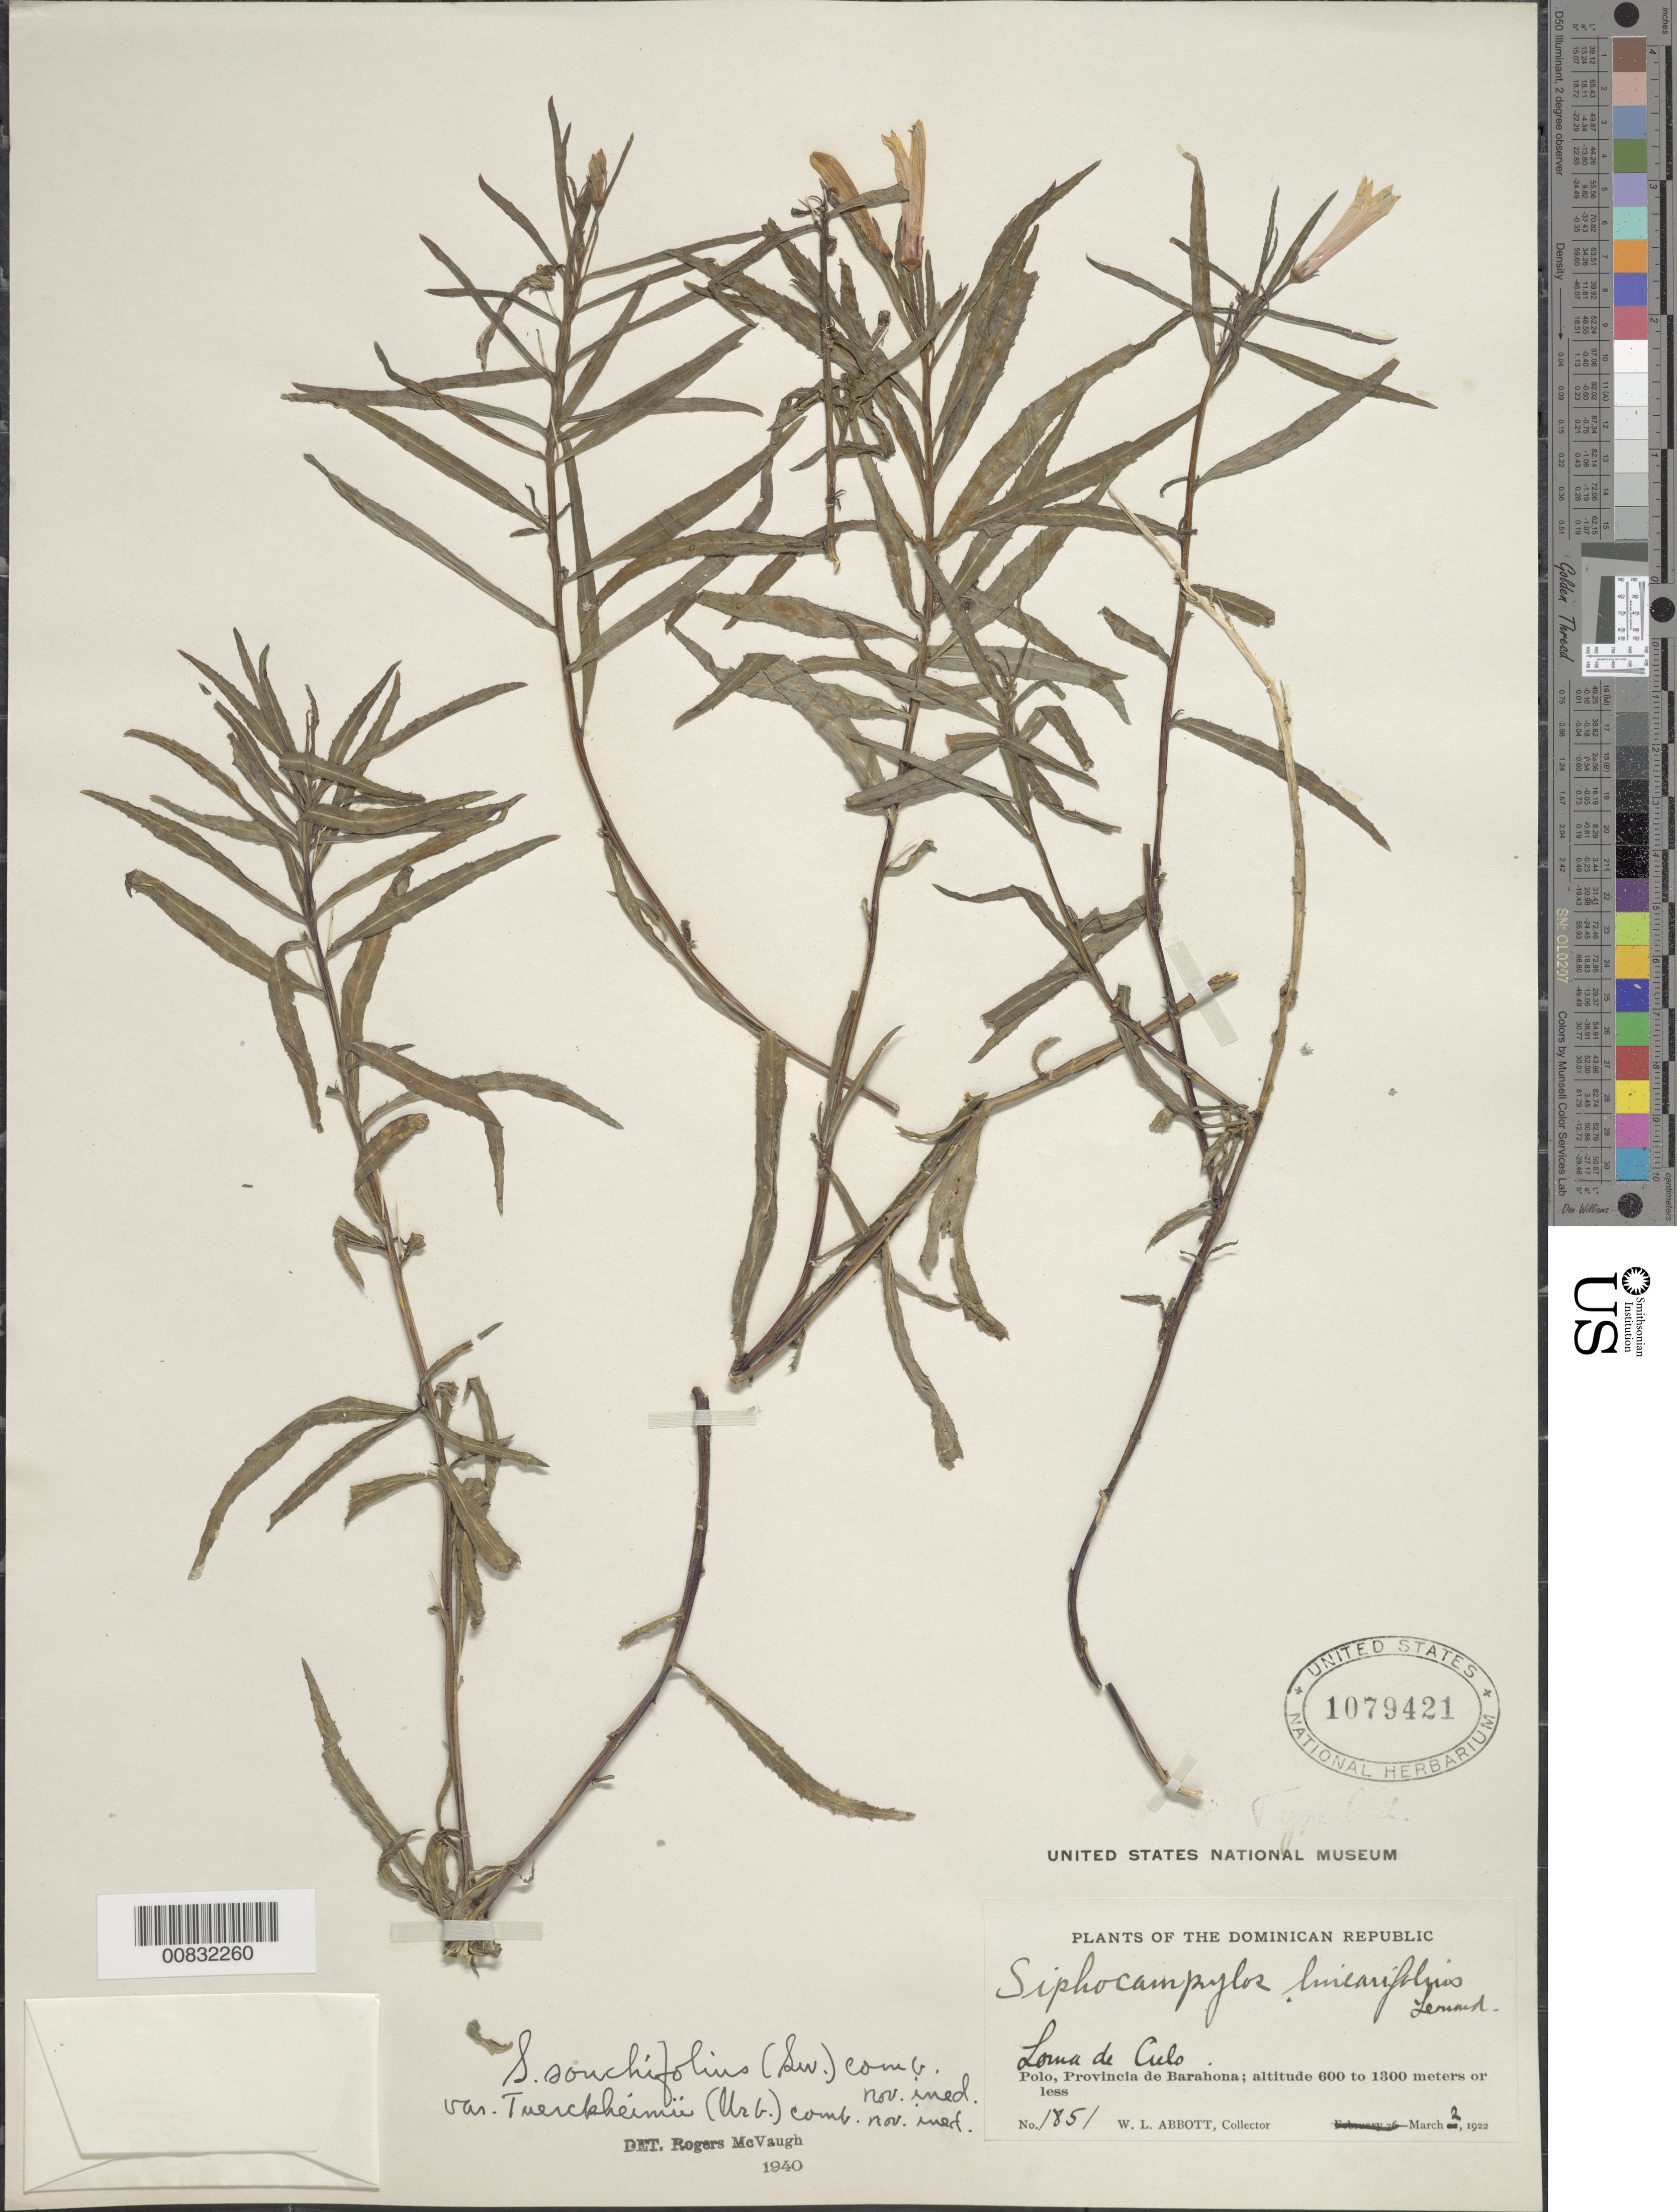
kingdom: Plantae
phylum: Tracheophyta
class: Magnoliopsida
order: Asterales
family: Campanulaceae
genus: Siphocampylus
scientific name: Siphocampylus tuerckheimii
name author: Urb.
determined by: McVaugh, R.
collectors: W. L. Abbott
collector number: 1851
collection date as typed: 02 Mar 1922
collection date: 1922-03-02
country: Dominican Republic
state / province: Barahona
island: Hispaniola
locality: Polo, Loma de Cielo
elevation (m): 600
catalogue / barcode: US 1079421